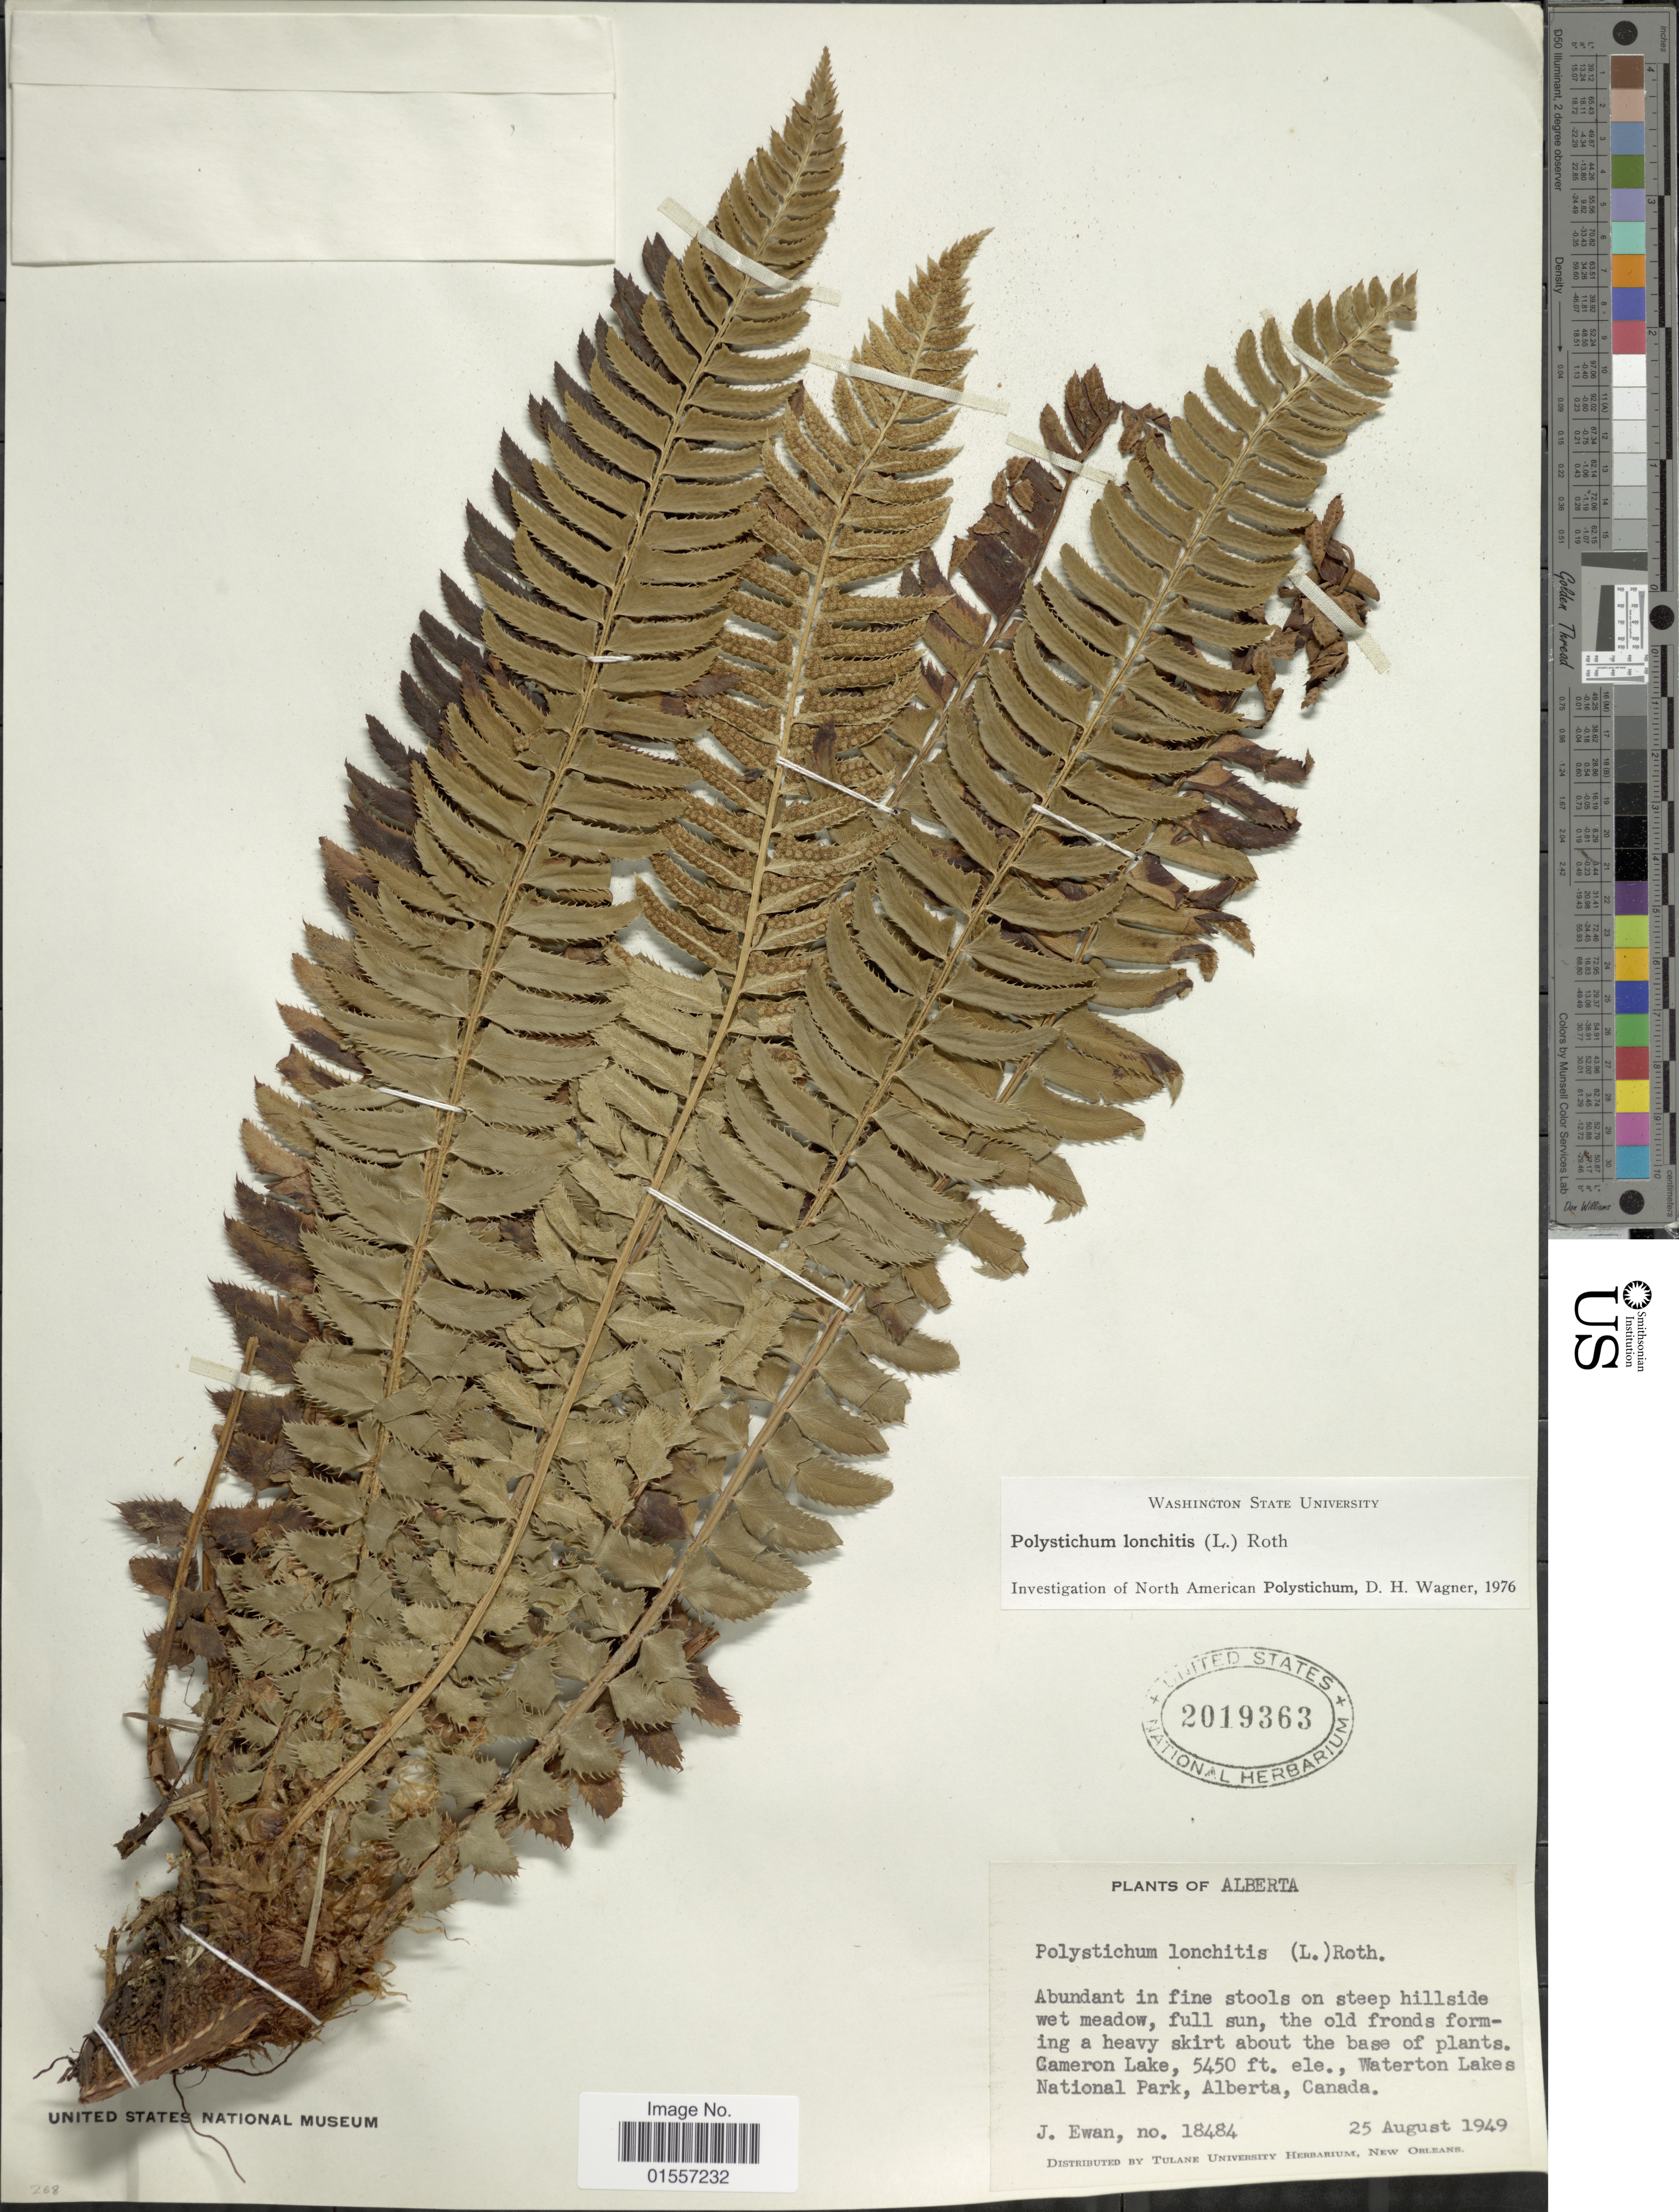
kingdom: Plantae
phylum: Tracheophyta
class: Polypodiopsida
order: Polypodiales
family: Dryopteridaceae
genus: Polystichum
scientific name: Polystichum lonchitis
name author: (Roth) L.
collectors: J. A. Ewan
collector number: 18484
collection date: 1949-08-25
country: Canada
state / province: Alberta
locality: The old fronds forming a heavy skirt about the base of plants. Gameron Lake, Waterton Lakes National Park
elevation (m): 1661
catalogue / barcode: US 201963